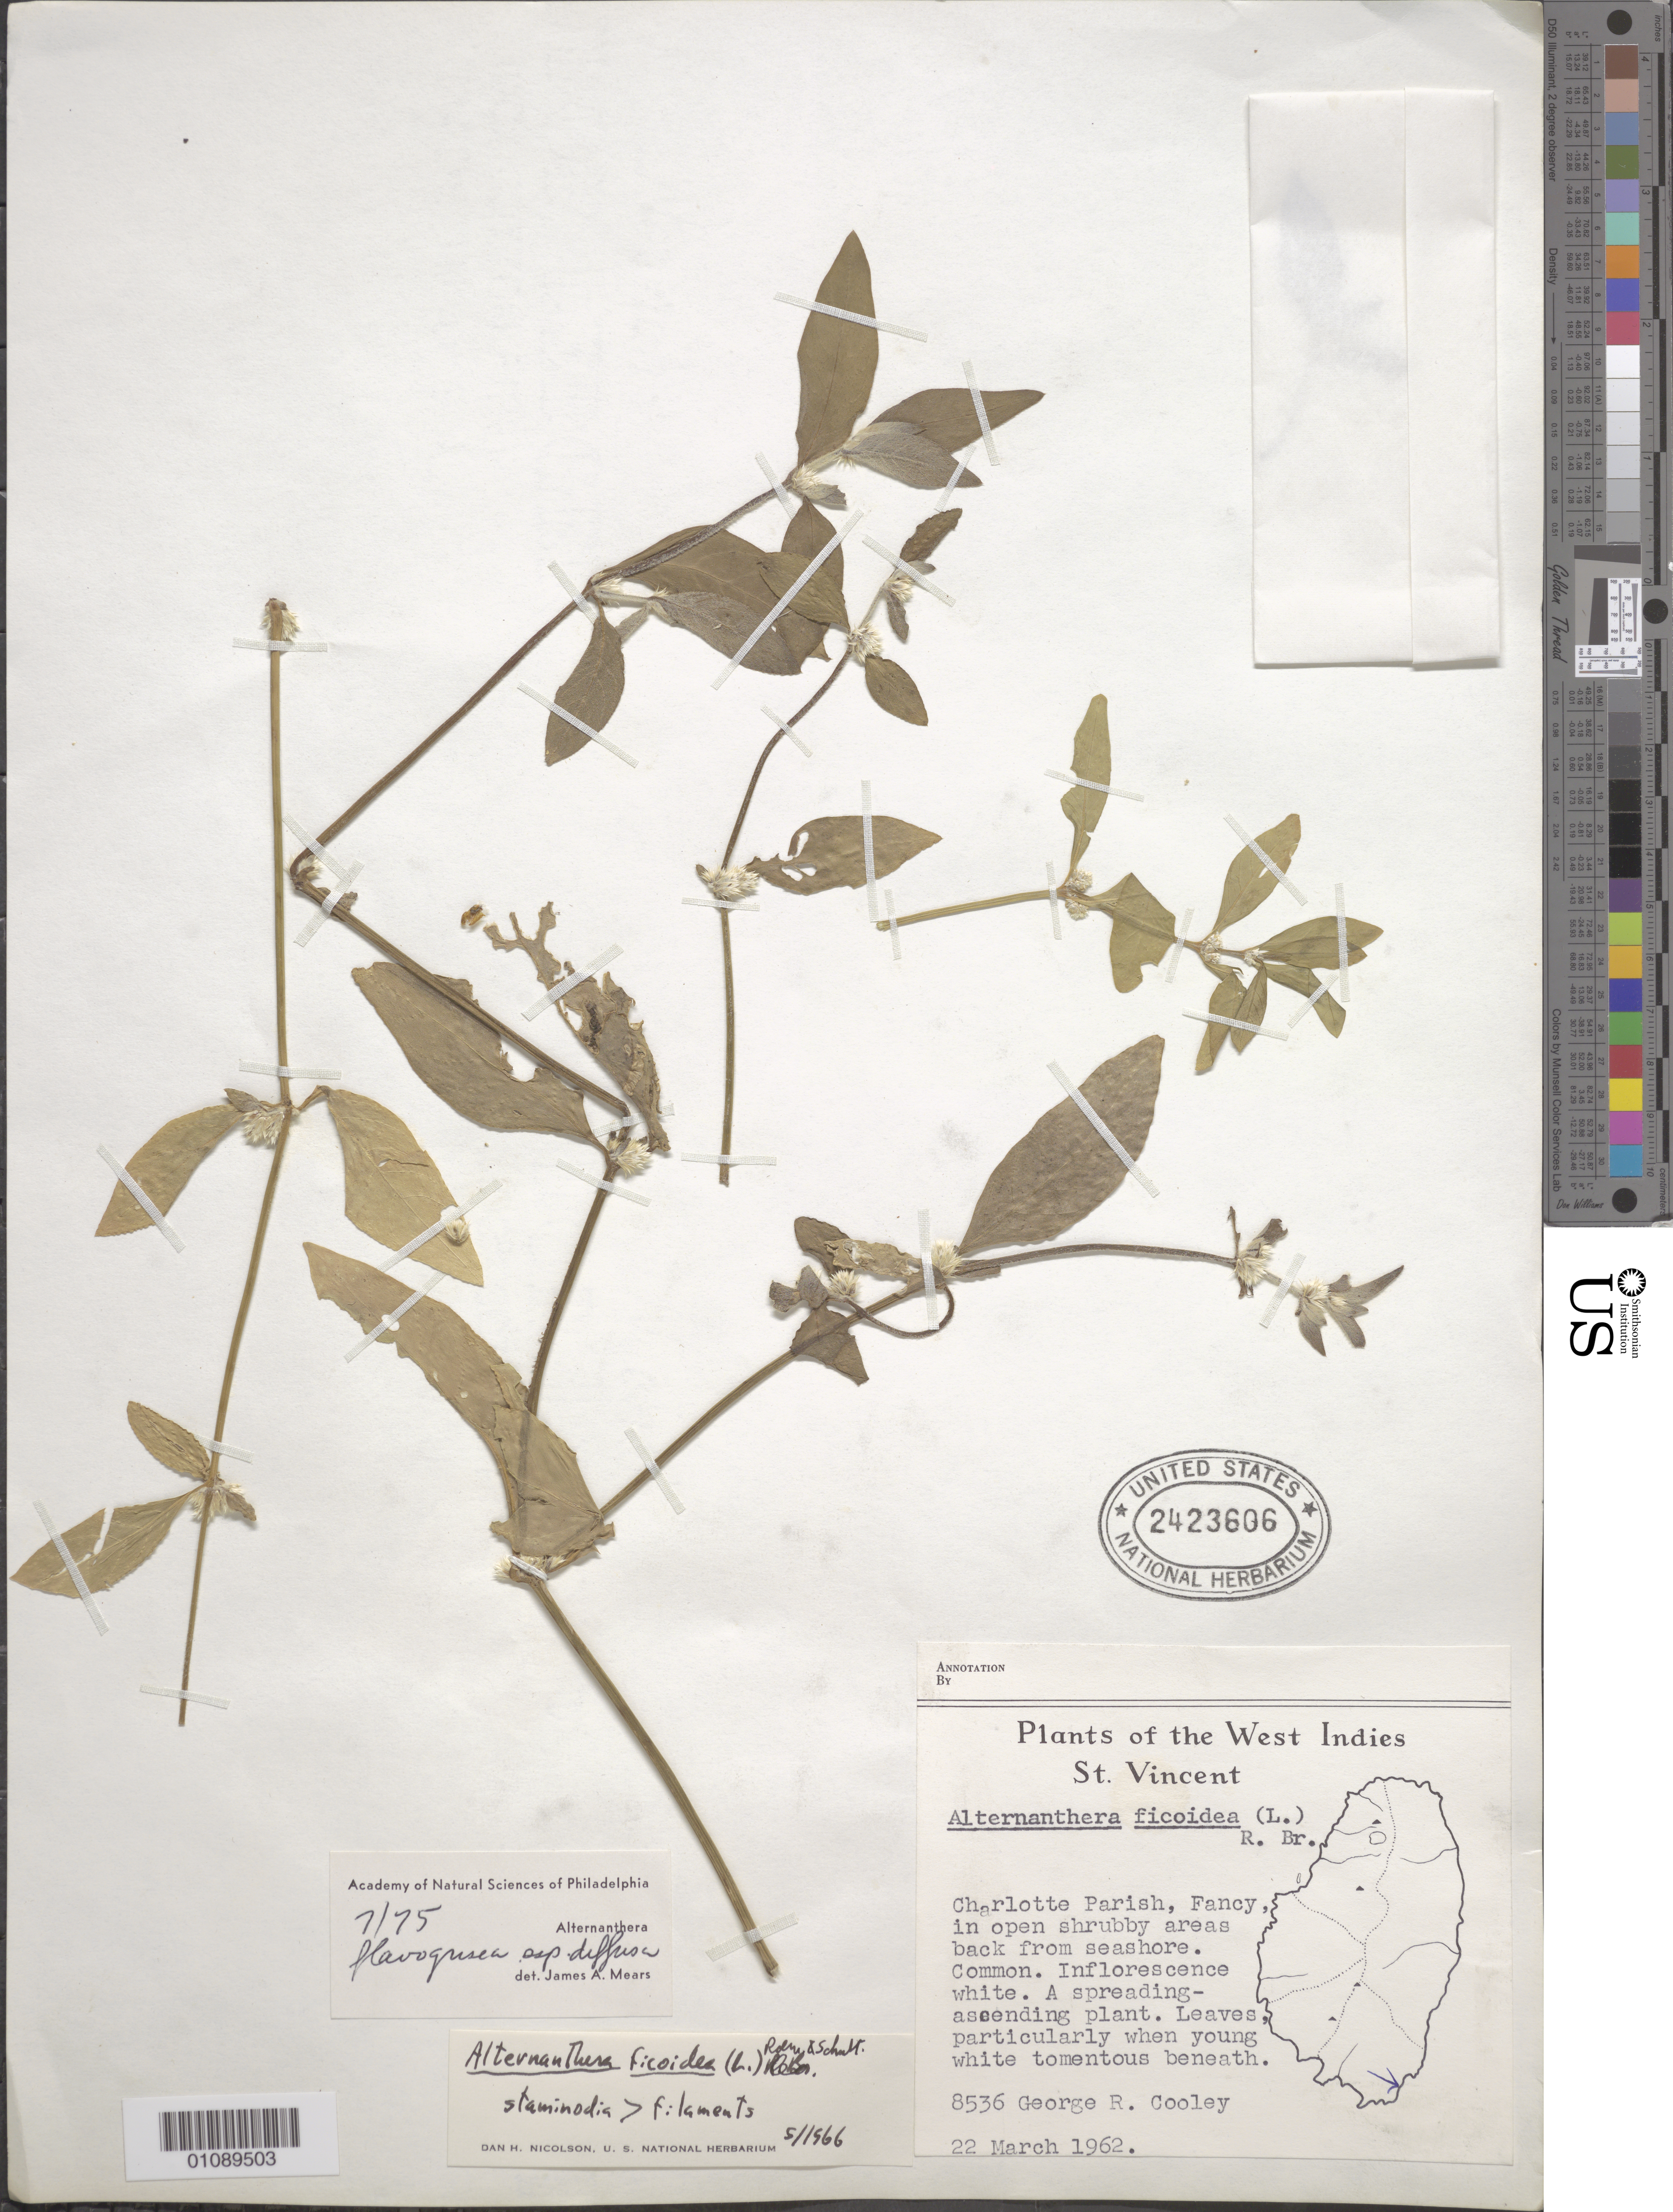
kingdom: Plantae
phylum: Tracheophyta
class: Magnoliopsida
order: Caryophyllales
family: Amaranthaceae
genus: Alternanthera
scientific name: Alternanthera flavogrisea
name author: Urb.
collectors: G. R. Cooley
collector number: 8536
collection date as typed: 22 Mar 1962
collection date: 1962-03-22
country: St. Vincent - Grenadines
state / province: Saint George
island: St. Vincent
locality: Charlotte Parish, Fancy.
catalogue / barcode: US 2423606